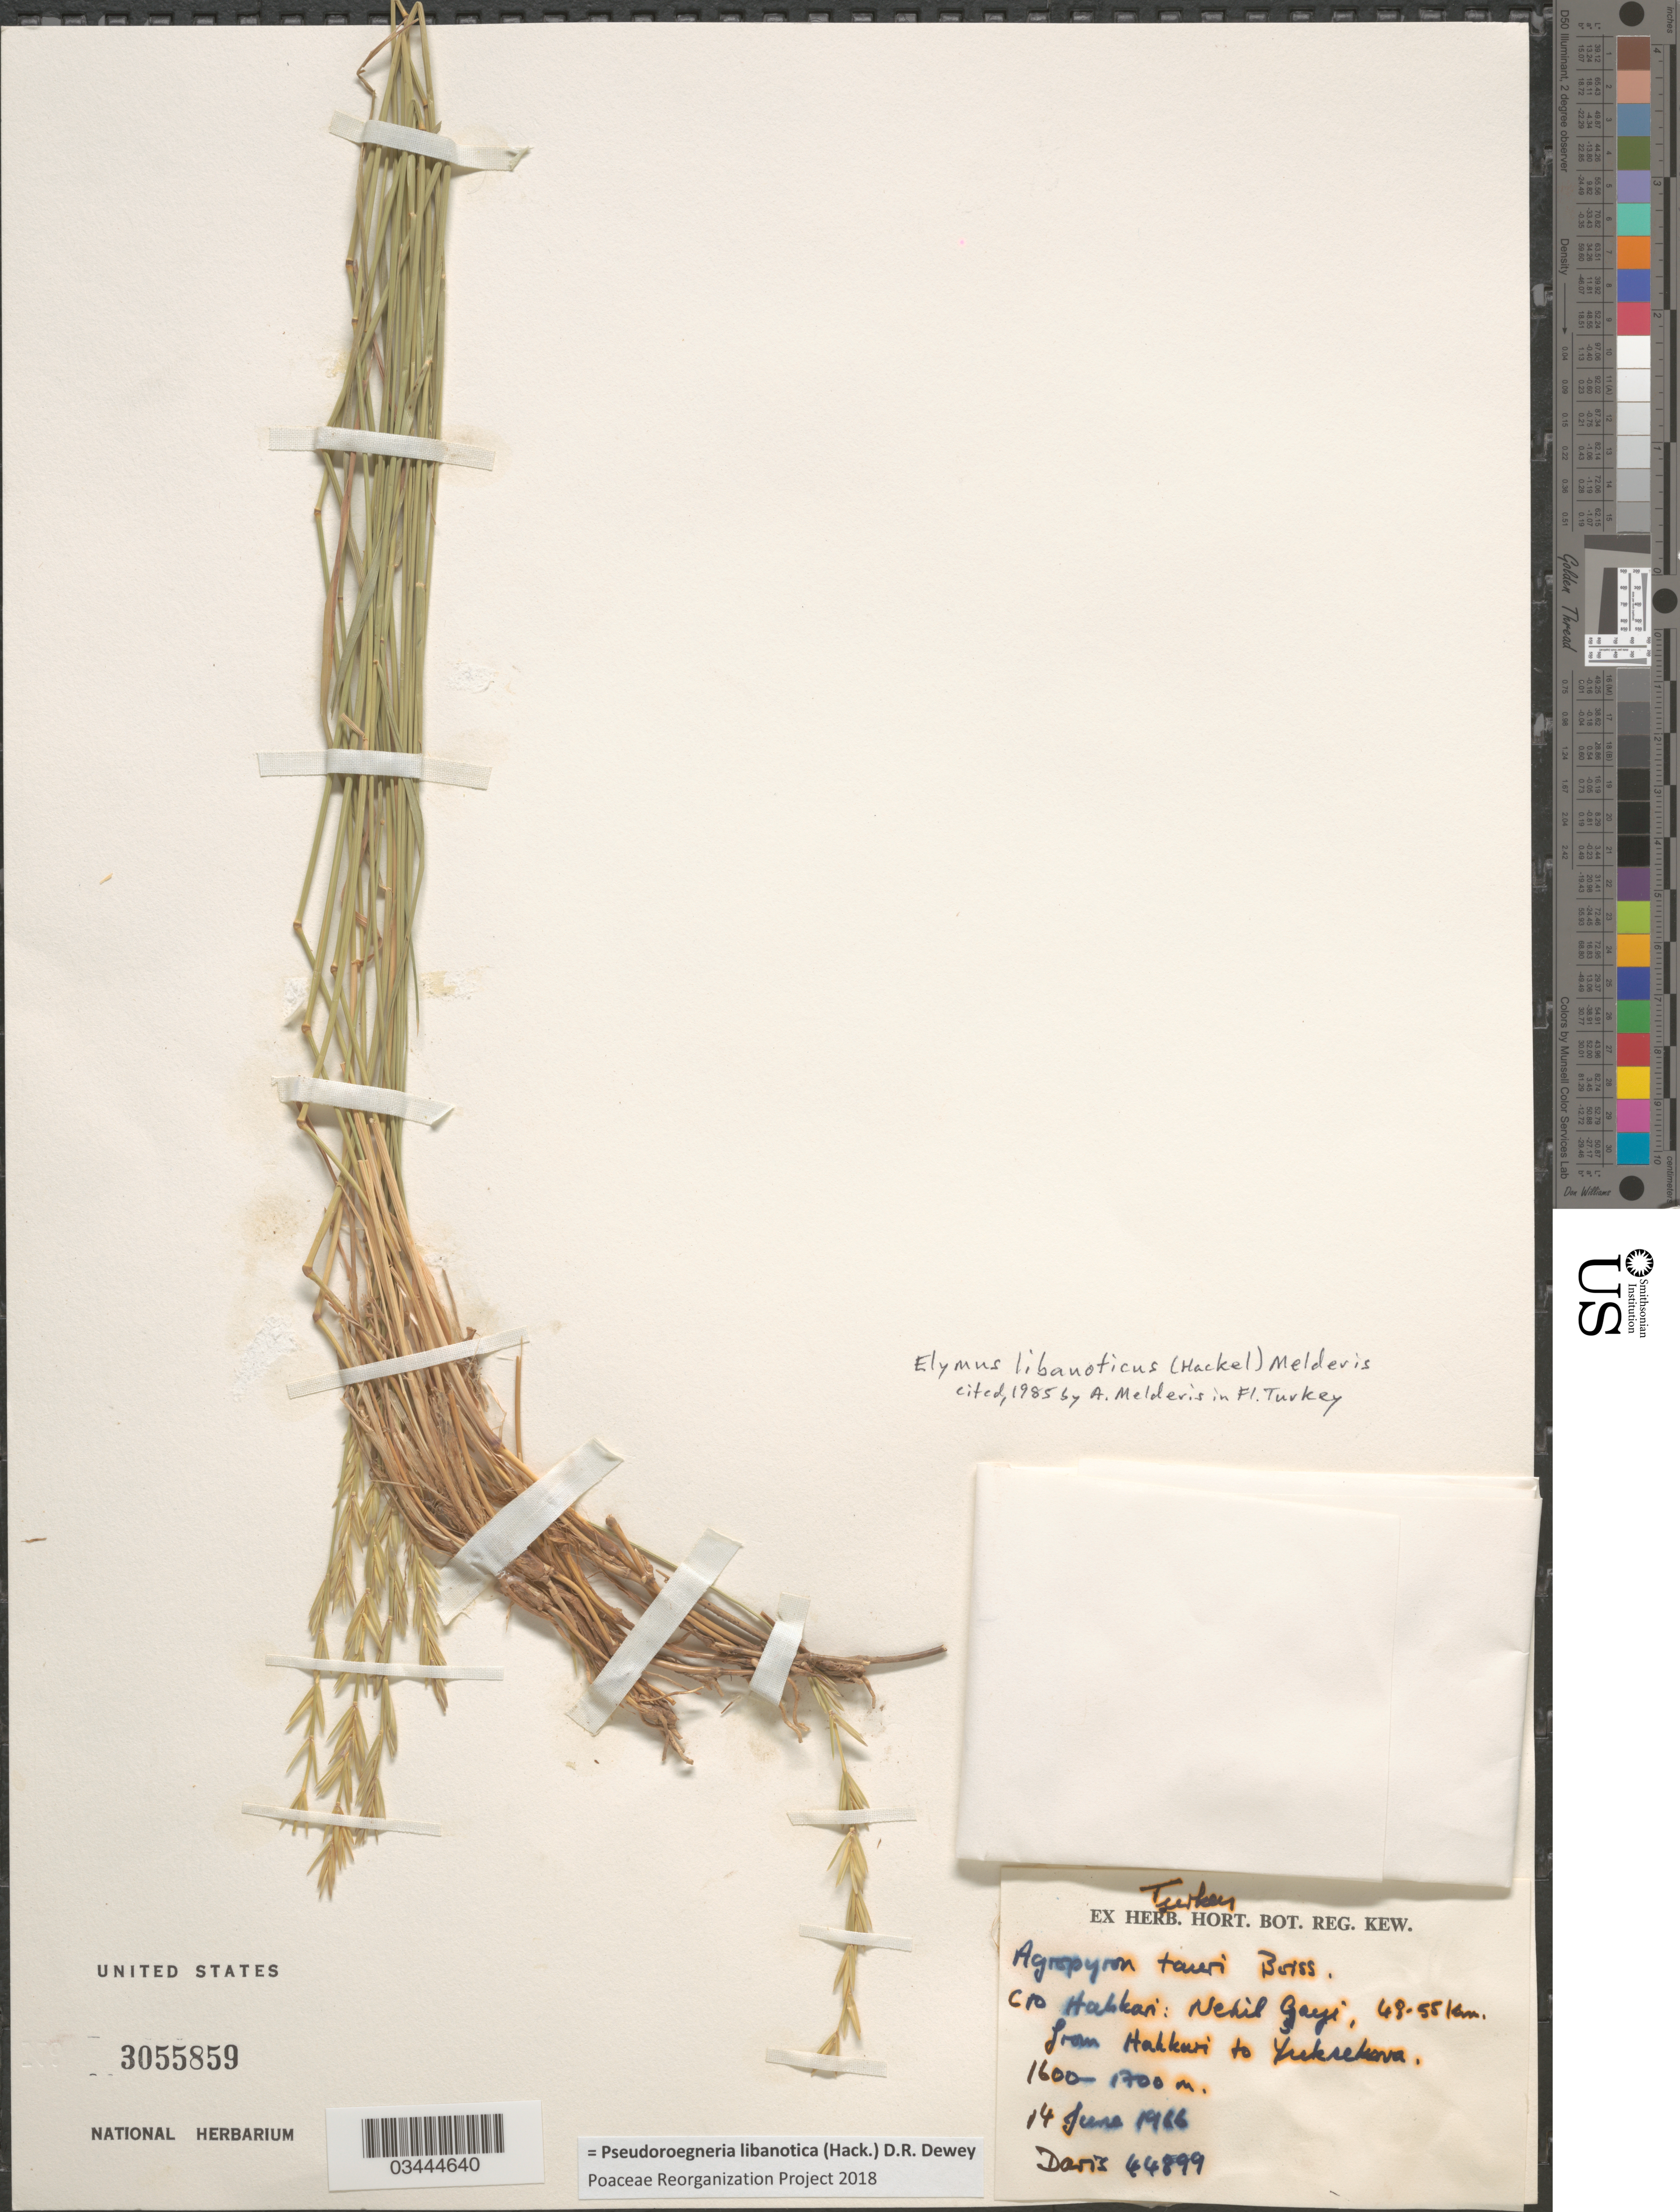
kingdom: Plantae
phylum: Tracheophyta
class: Liliopsida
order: Poales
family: Poaceae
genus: Pseudoroegneria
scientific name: Pseudoroegneria libanotica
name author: (Hack.) Dewey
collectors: -. Davis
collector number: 44899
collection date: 1966-06-14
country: Turkey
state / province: Hakkari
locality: C10 Hakkari: Nehil Gayi, f48-55 Km. from Hakkari to Yuksekova.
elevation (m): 1600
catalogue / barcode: US 3055859